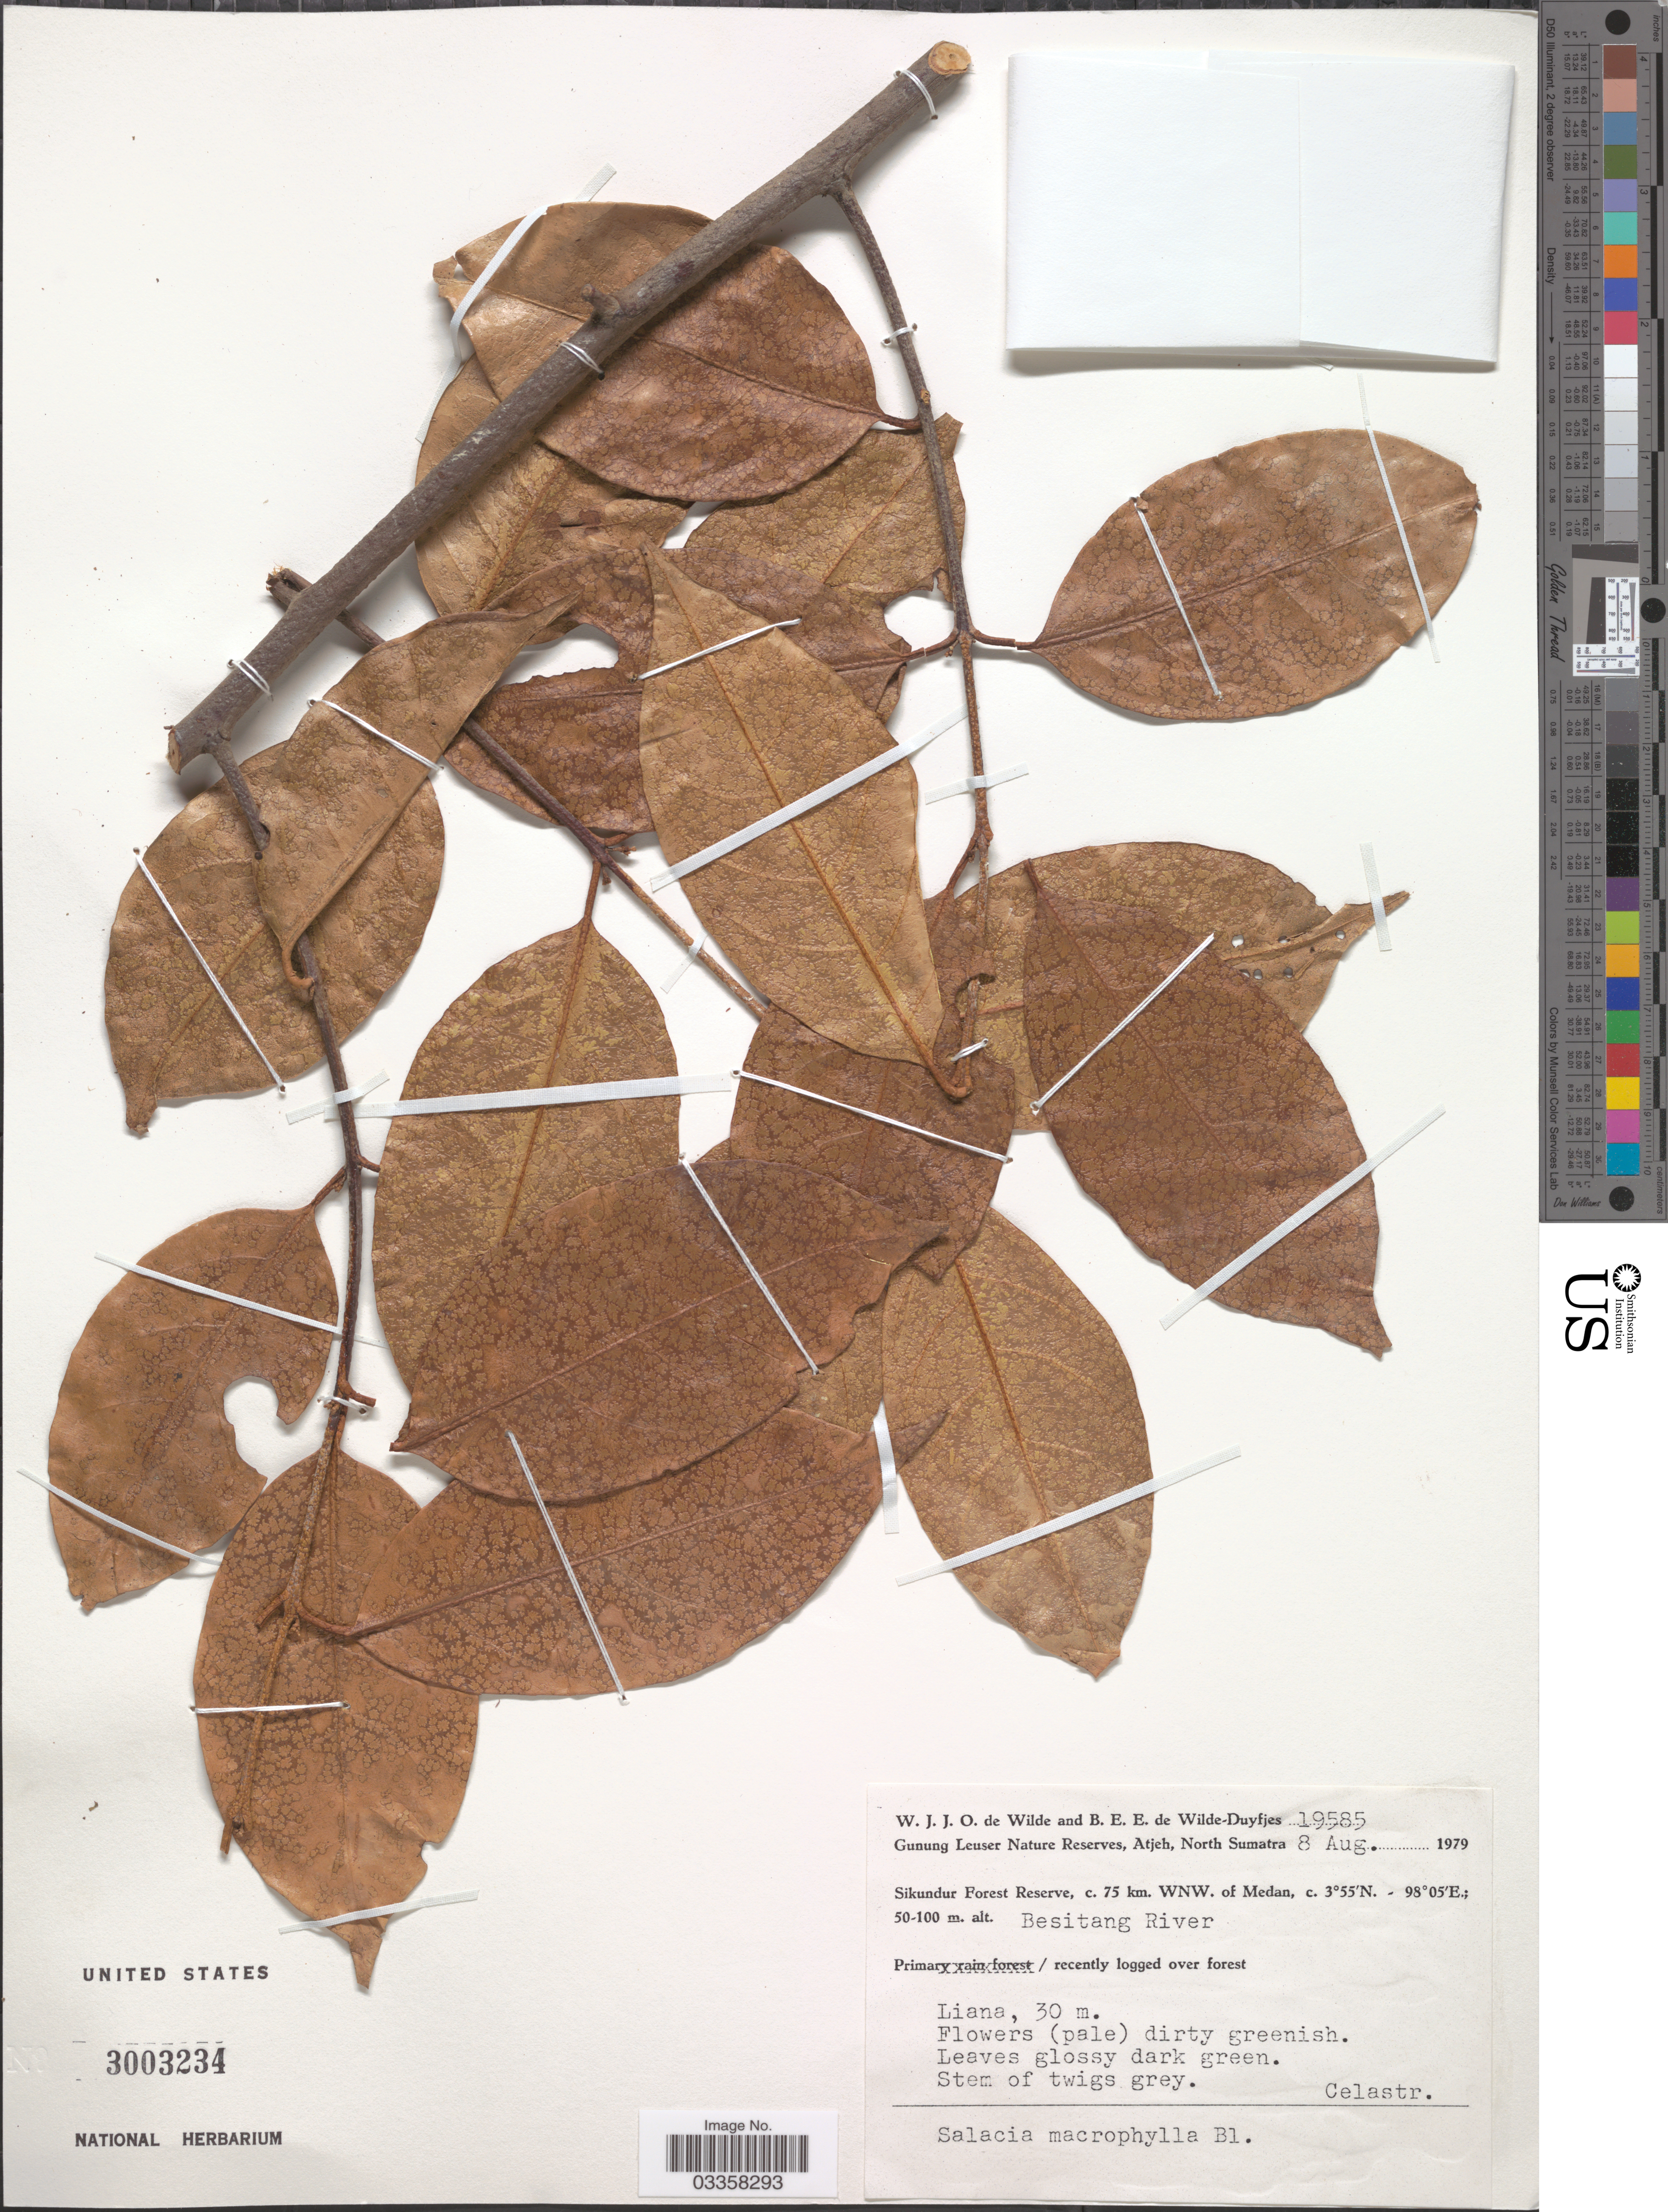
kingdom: Plantae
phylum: Tracheophyta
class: Magnoliopsida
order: Celastrales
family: Celastraceae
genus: Salacia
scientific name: Salacia macrophylla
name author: Blume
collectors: W. J. de Wilde & B. E. de Wilde-Duyfjes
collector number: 19585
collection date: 1979-08-08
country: Indonesia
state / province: Sumatra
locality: Gunung Leuser Nature Reserves, Atjeh, North Sumatra. Sikundur Forest Reserve, c. 75 km. WNW. of Medan. Besitang River.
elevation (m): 50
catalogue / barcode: US 3003234